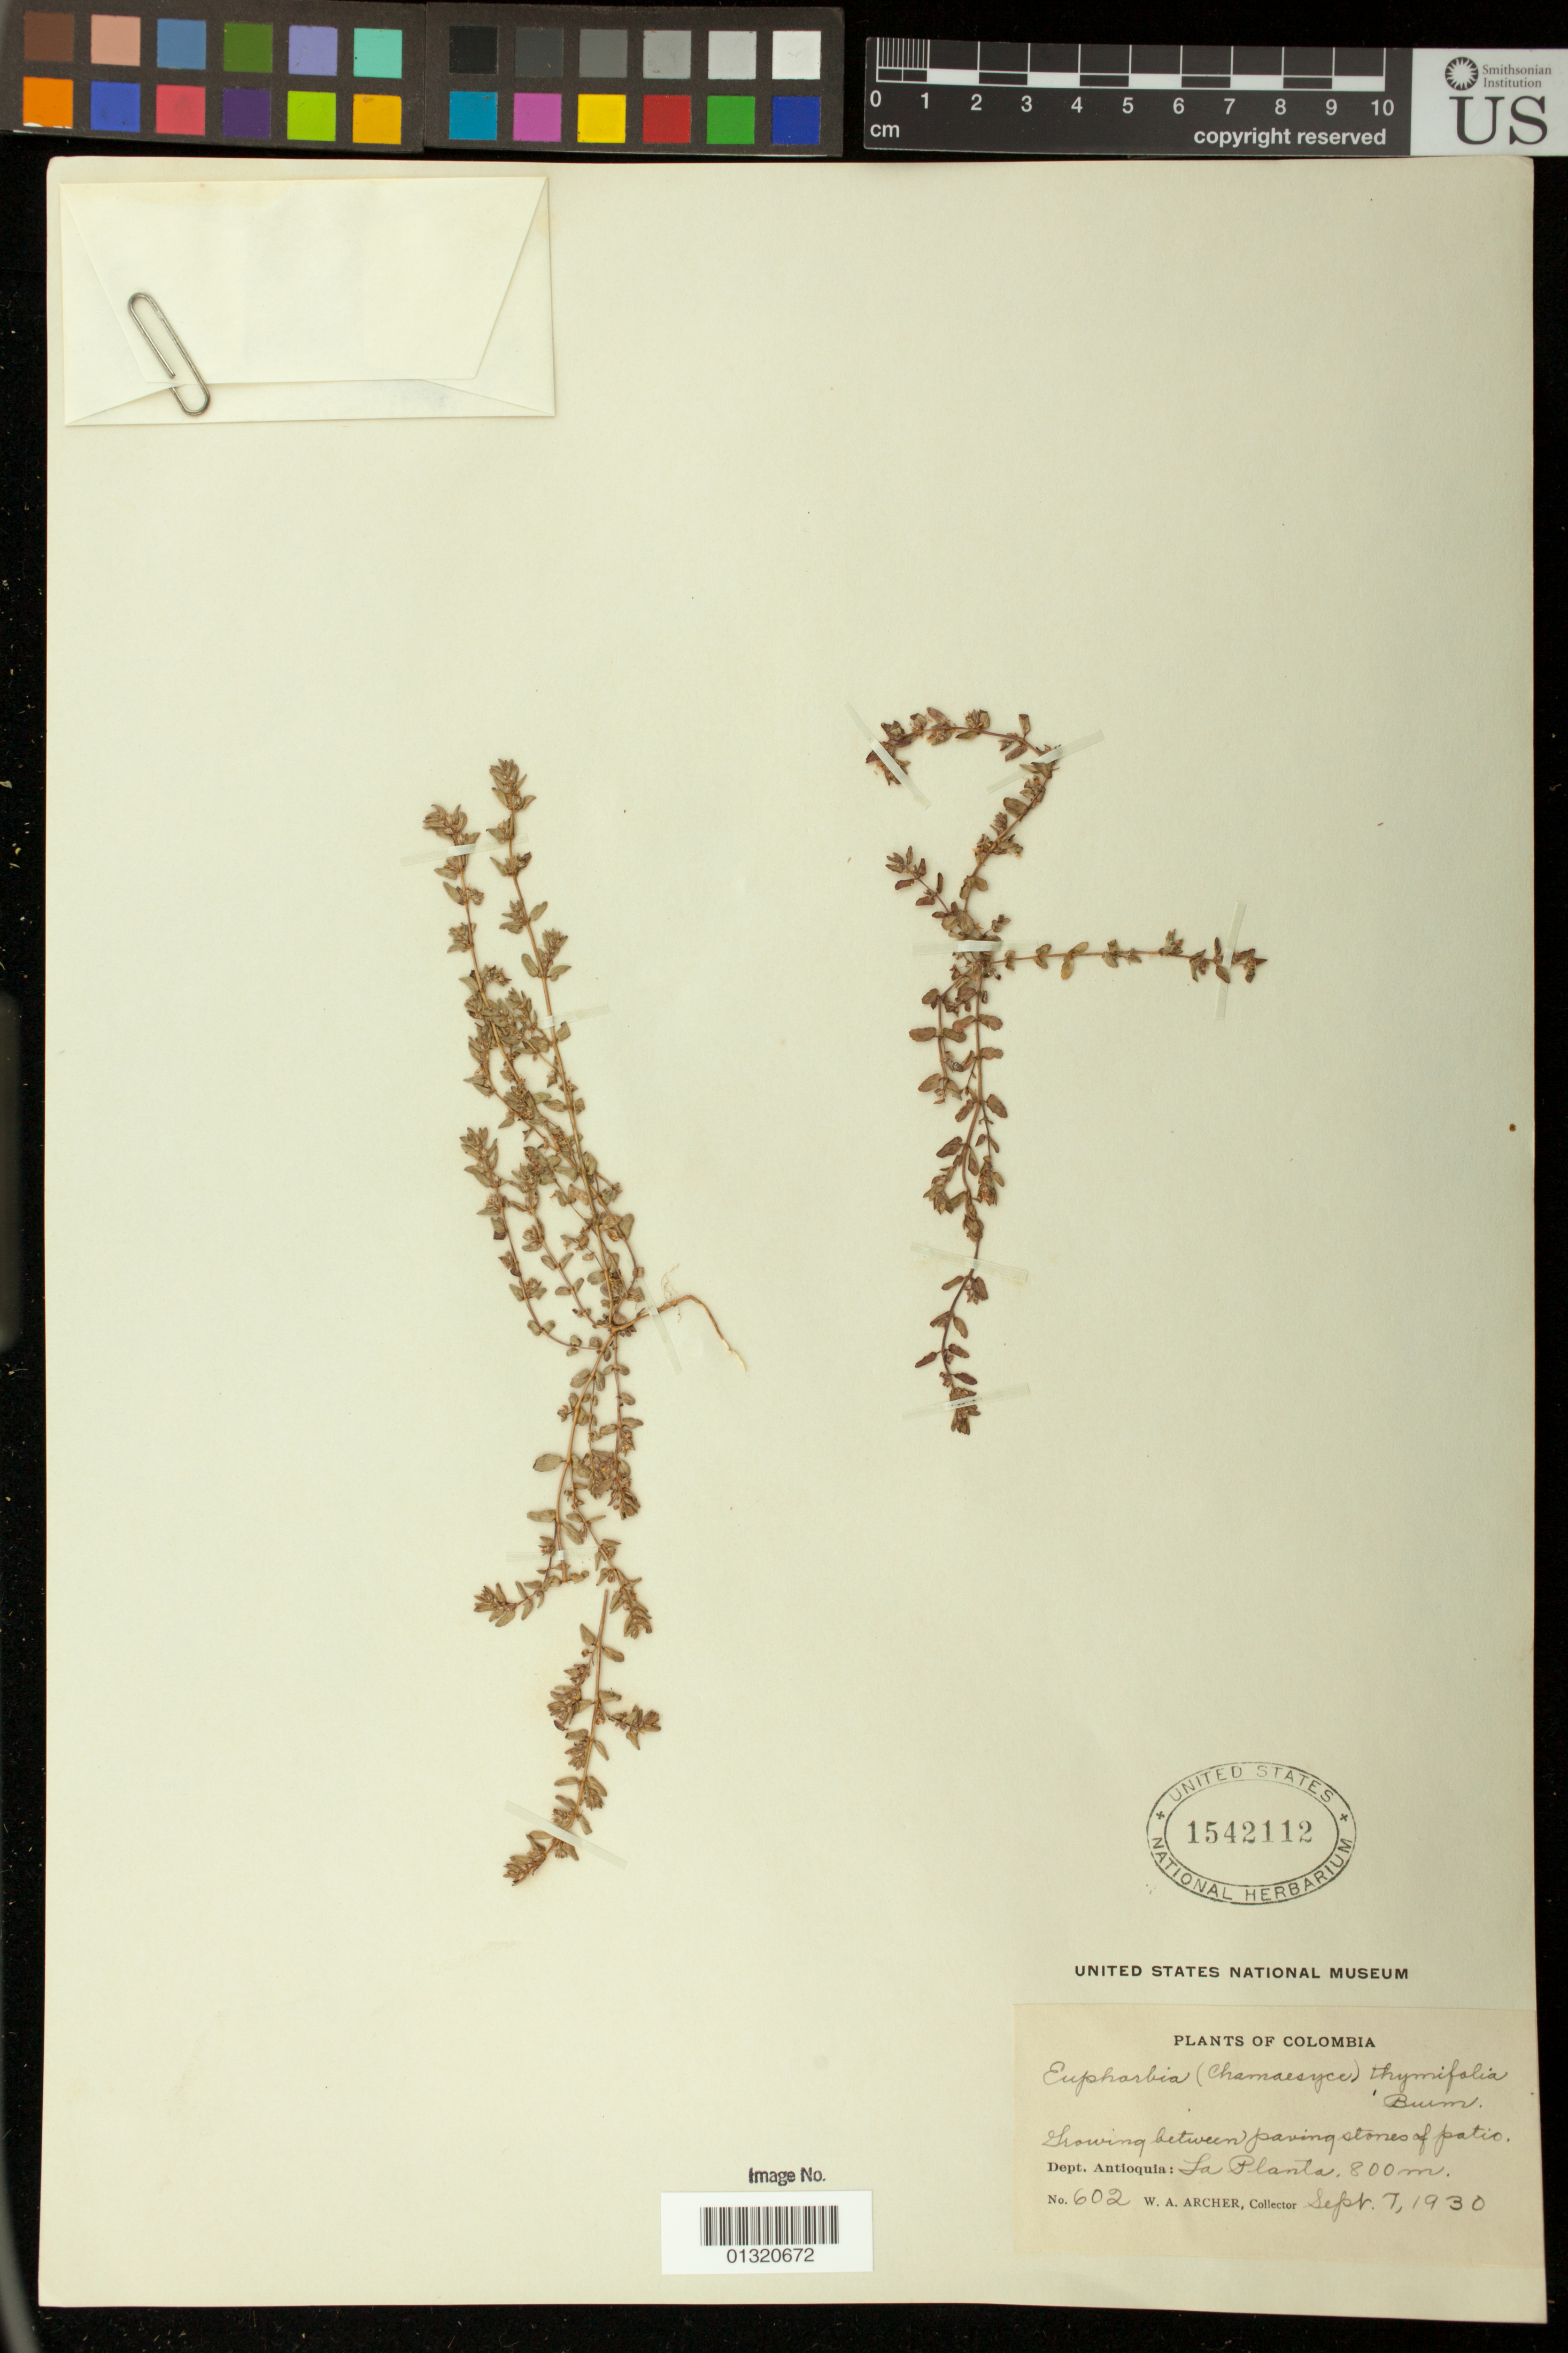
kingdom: Plantae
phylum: Tracheophyta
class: Magnoliopsida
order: Malpighiales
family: Euphorbiaceae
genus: Euphorbia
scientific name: Euphorbia thymifolia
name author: L.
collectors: W. A. Archer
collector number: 602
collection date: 1930-09-07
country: Colombia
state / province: Antioquia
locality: La Planta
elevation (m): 800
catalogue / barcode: US 1542112